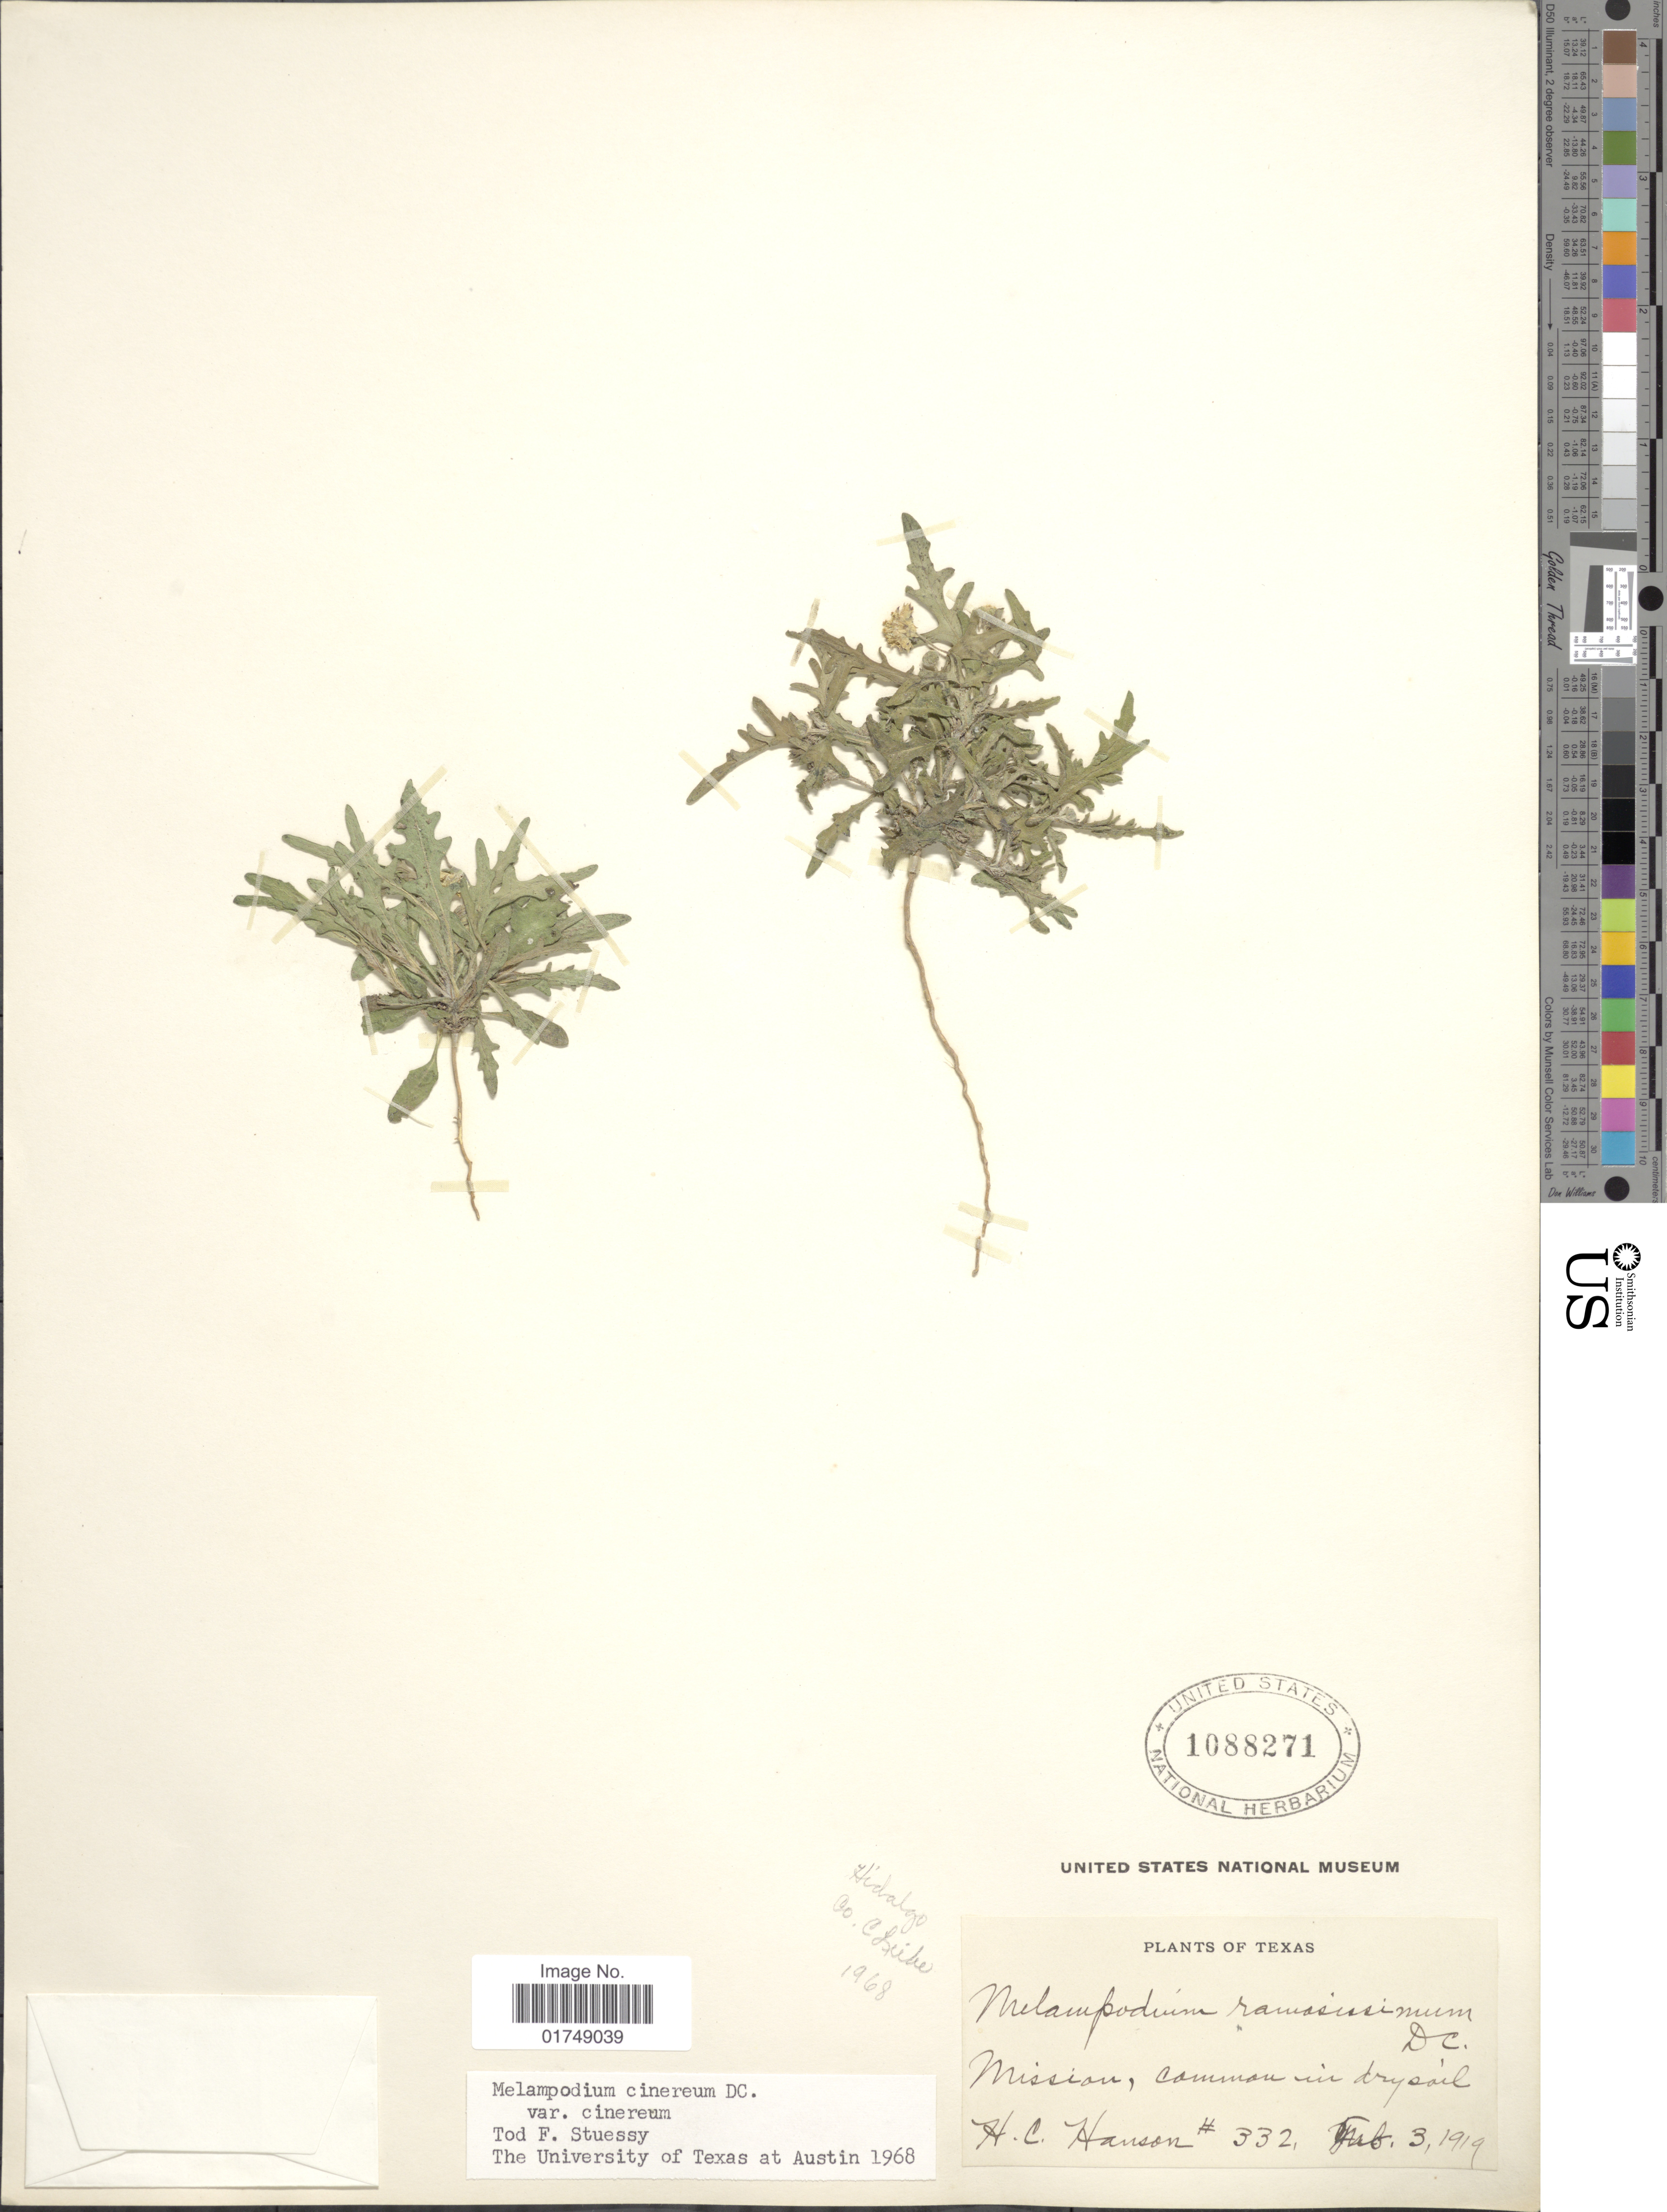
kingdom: Plantae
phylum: Tracheophyta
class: Magnoliopsida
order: Asterales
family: Asteraceae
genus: Melampodium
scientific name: Melampodium cinereum var. cinereum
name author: DC.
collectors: H. Hanson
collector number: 332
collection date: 1919-02-03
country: United States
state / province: Texas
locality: Mission. Hidalgo Co.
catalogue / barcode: US 1088271